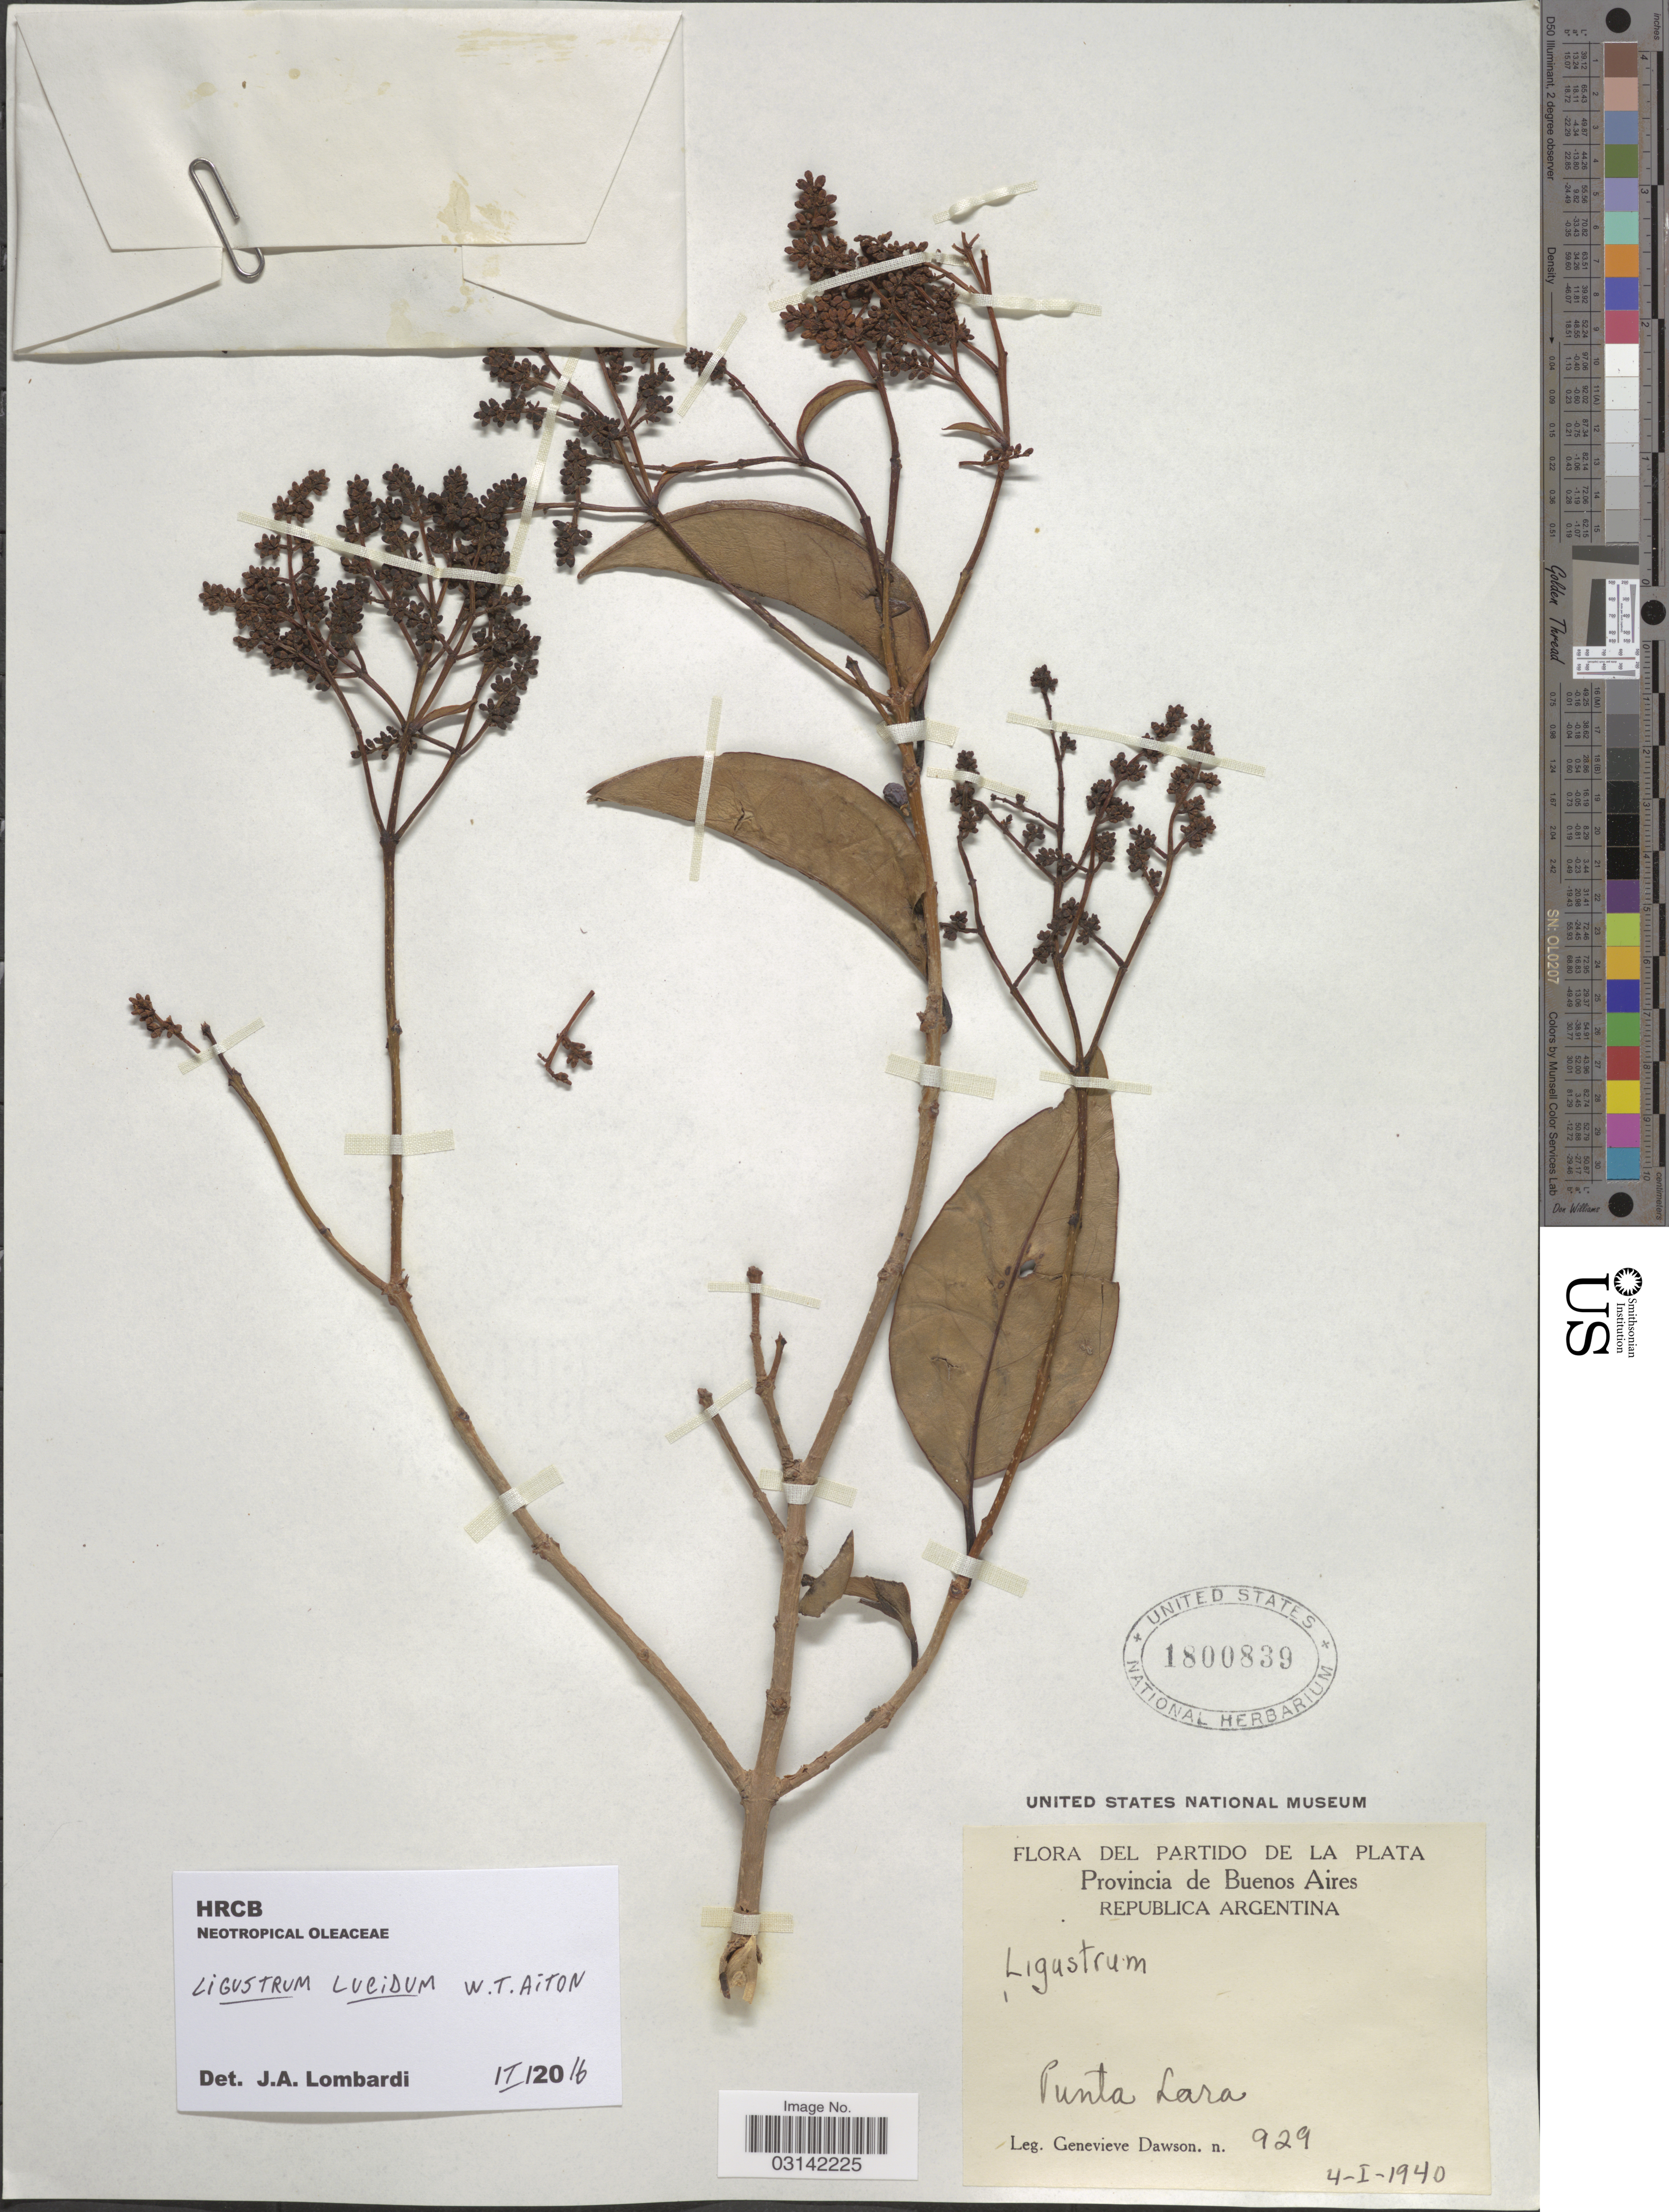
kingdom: Plantae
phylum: Tracheophyta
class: Magnoliopsida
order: Lamiales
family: Oleaceae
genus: Ligustrum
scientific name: Ligustrum lucidum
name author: W.T. Aiton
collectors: G. Dawson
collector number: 929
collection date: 1940-01-04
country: Argentina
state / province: Buenos Aires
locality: Partido de La Plata. Punta Lara.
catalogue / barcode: US 1800839